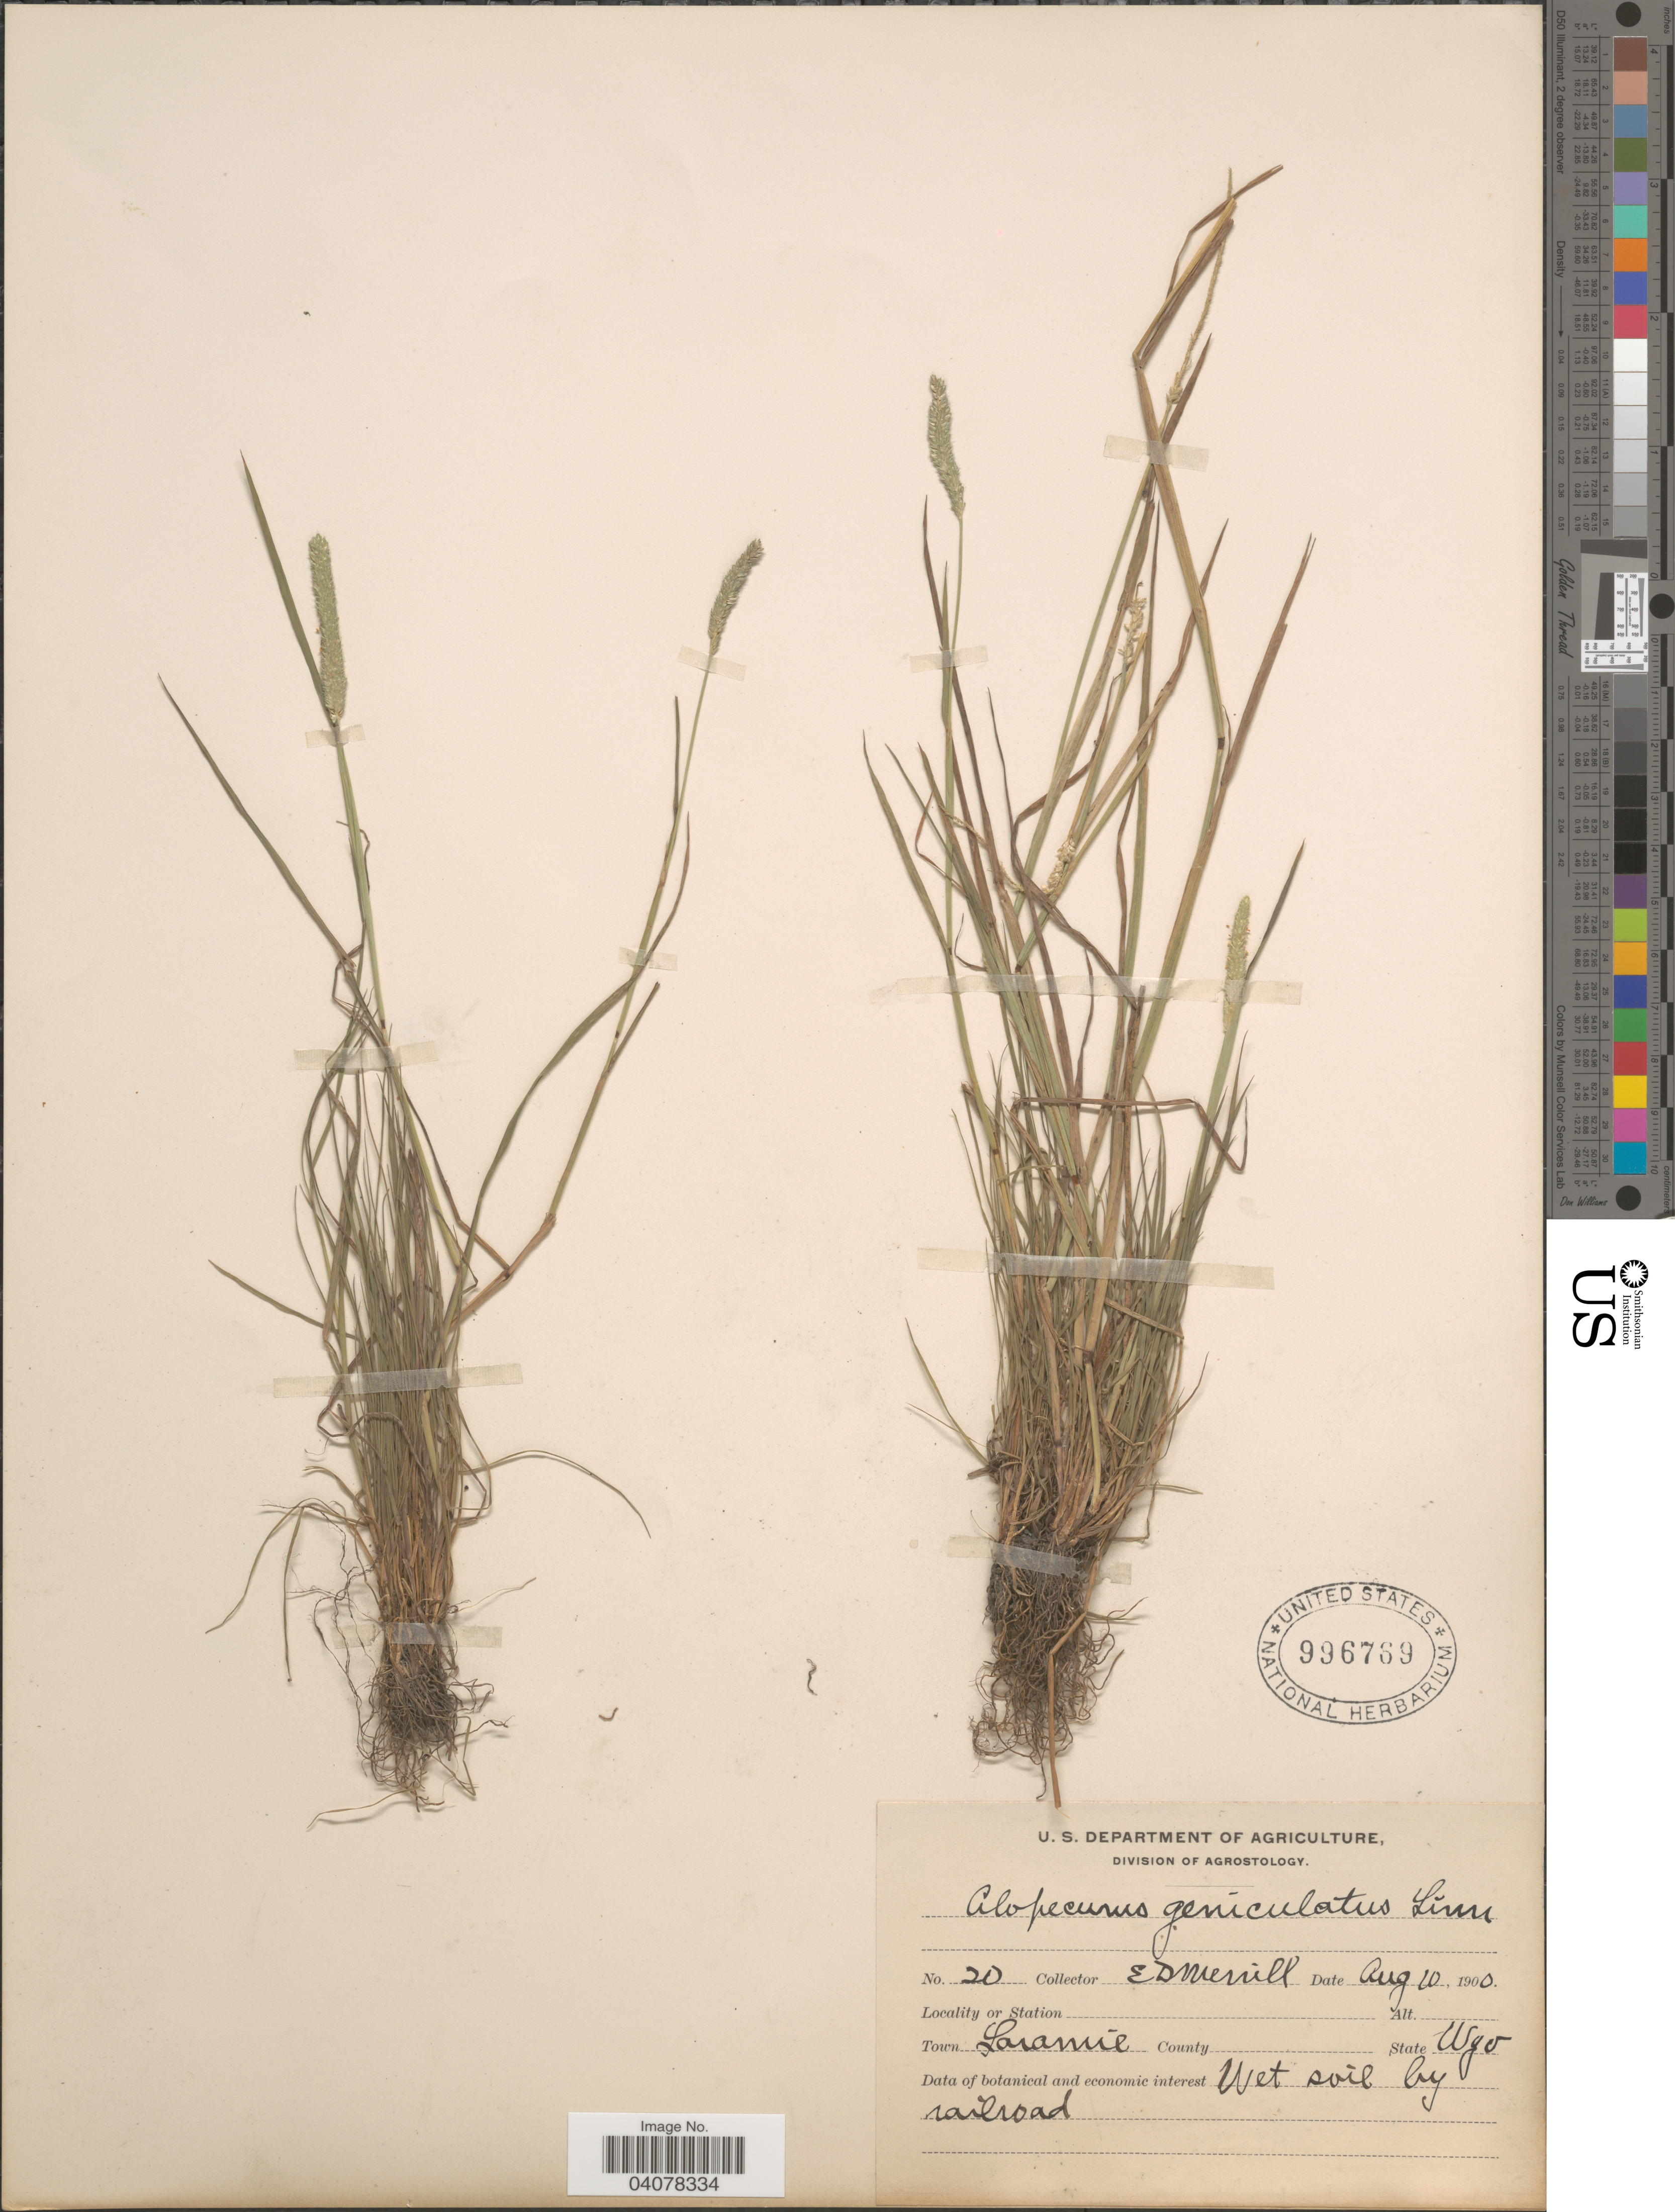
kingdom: Plantae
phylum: Tracheophyta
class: Liliopsida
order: Poales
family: Poaceae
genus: Alopecurus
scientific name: Alopecurus aequalis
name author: Sobol.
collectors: E. D. Merrill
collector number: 20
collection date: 1900-08-10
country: United States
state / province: Wyoming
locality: Town Laramie.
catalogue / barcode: US 996769